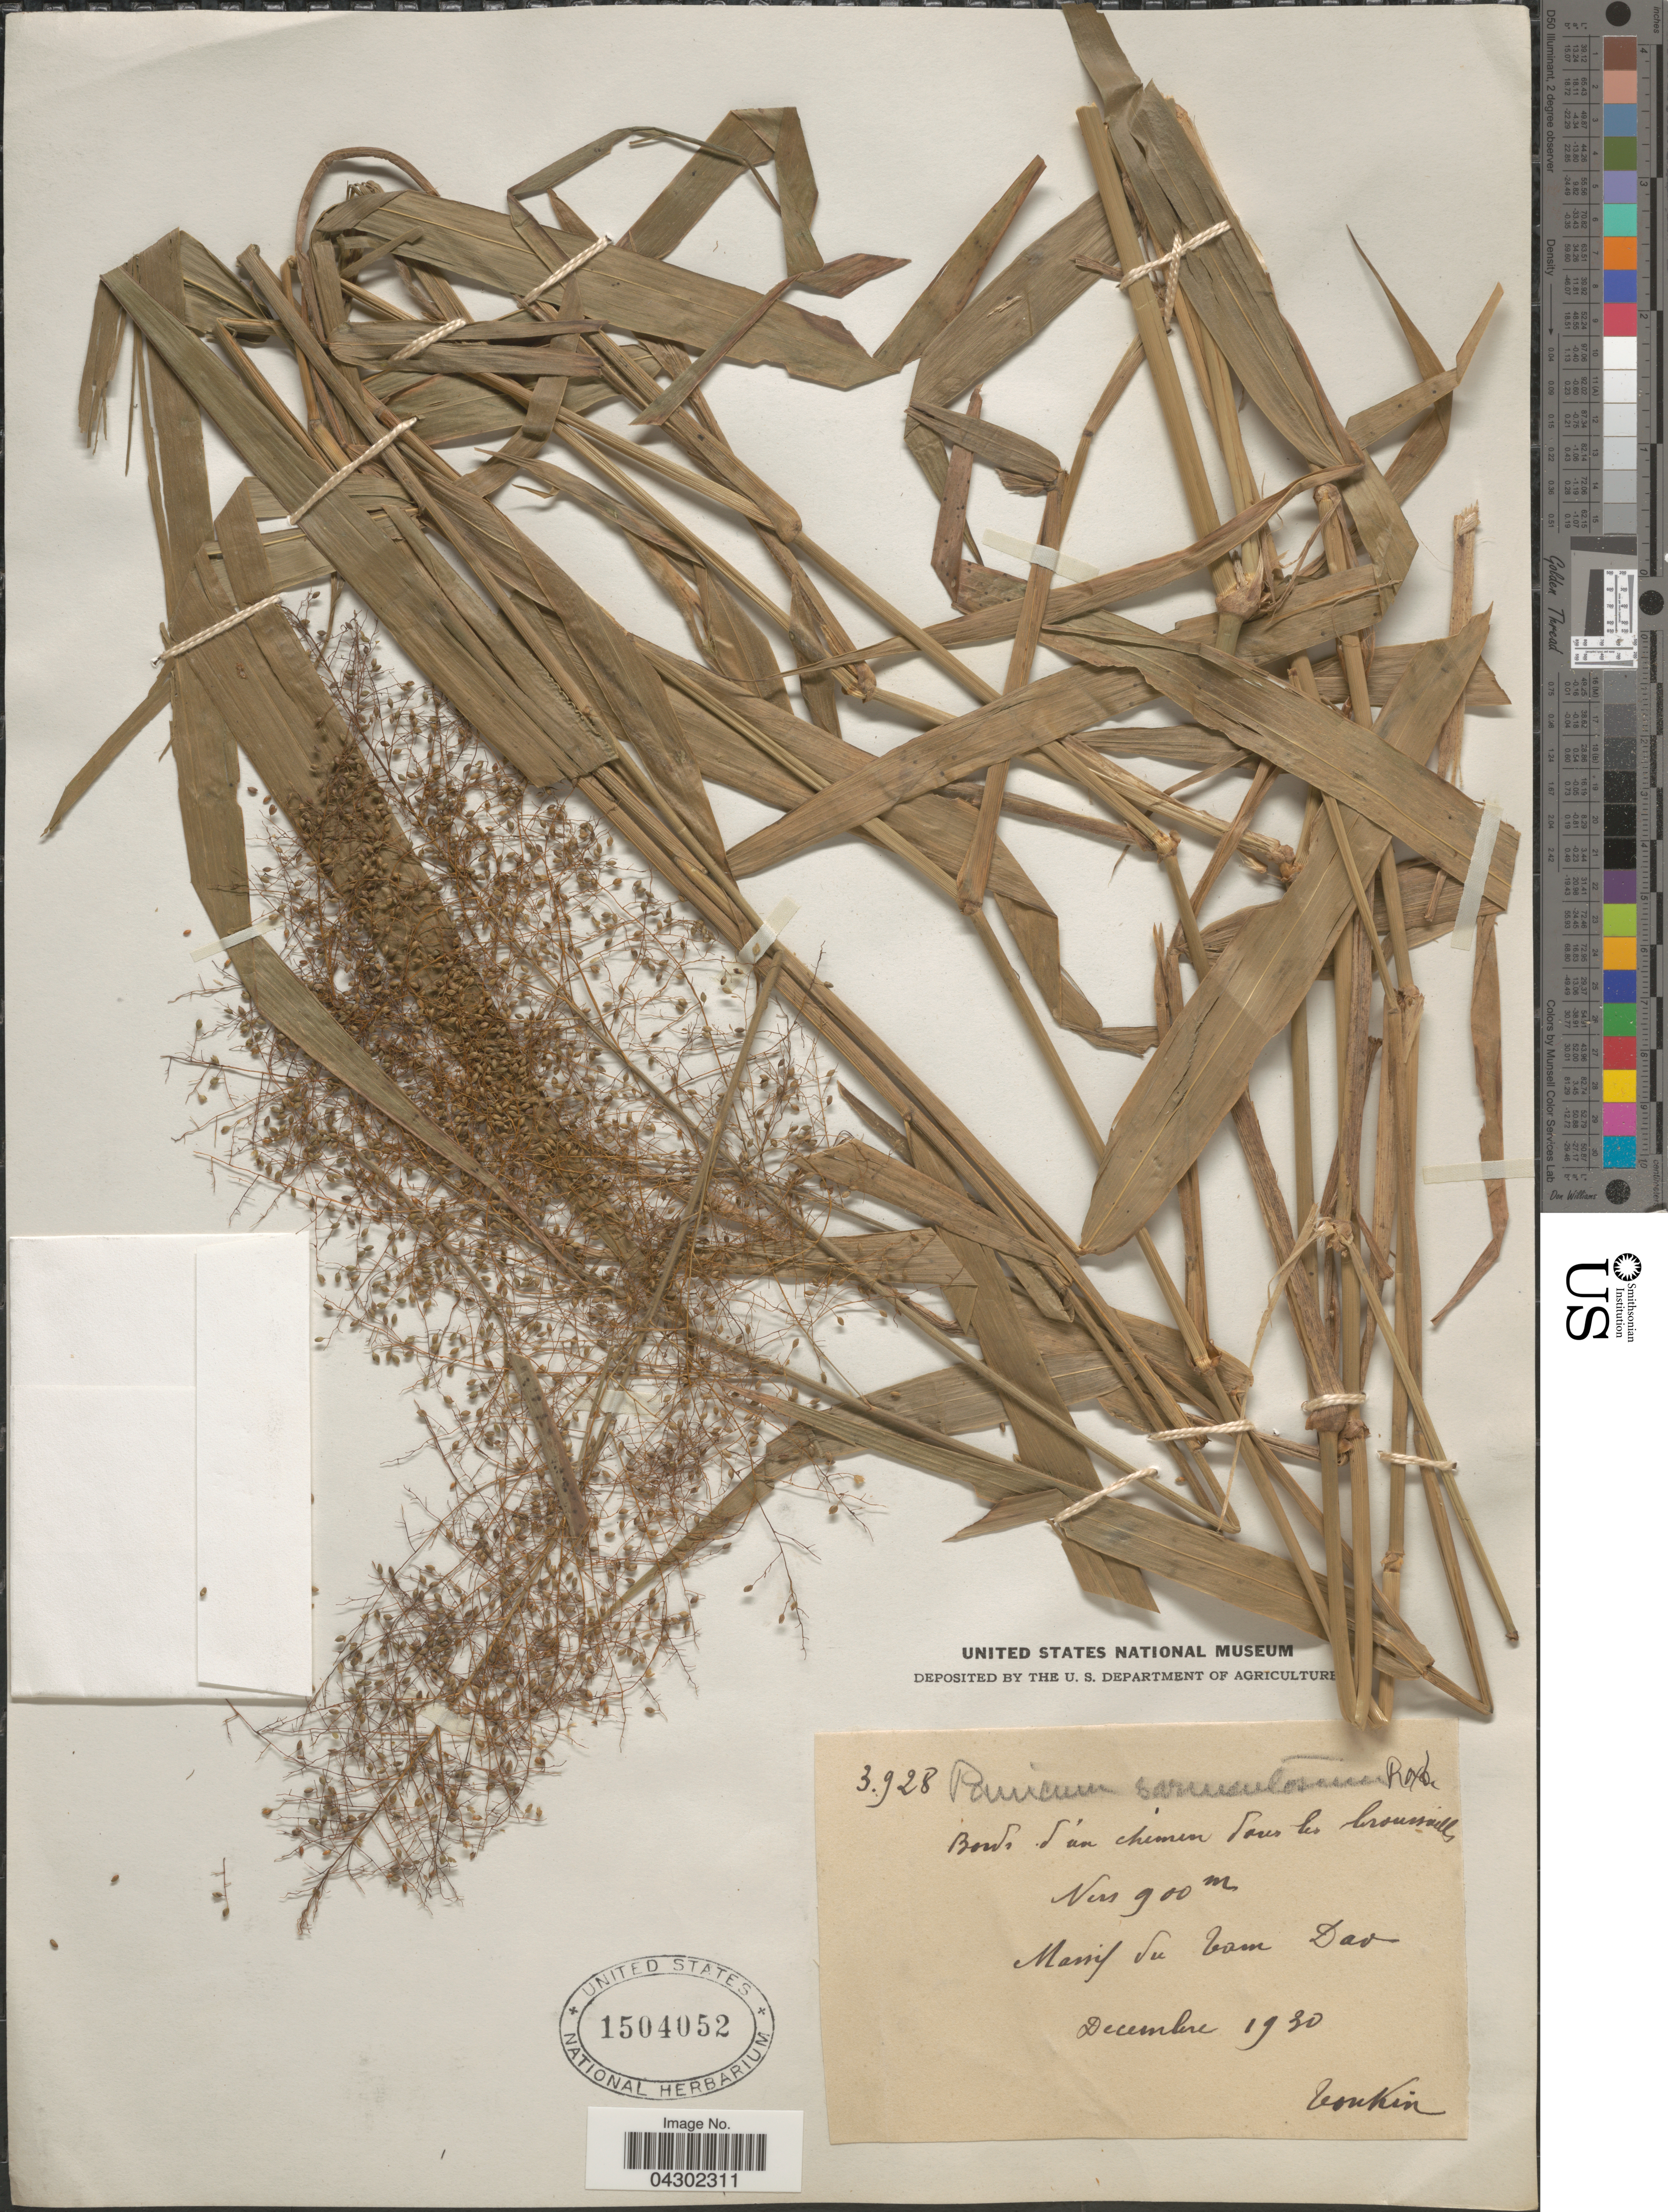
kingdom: Plantae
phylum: Tracheophyta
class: Liliopsida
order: Poales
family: Poaceae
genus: Panicum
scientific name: Panicum sarmentosum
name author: Roxb.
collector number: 3928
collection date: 1930-12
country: Vietnam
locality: Bords d'un chemin dans les broussailles. Massif du Tam Dao. Tonkin.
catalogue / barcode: US 1504052